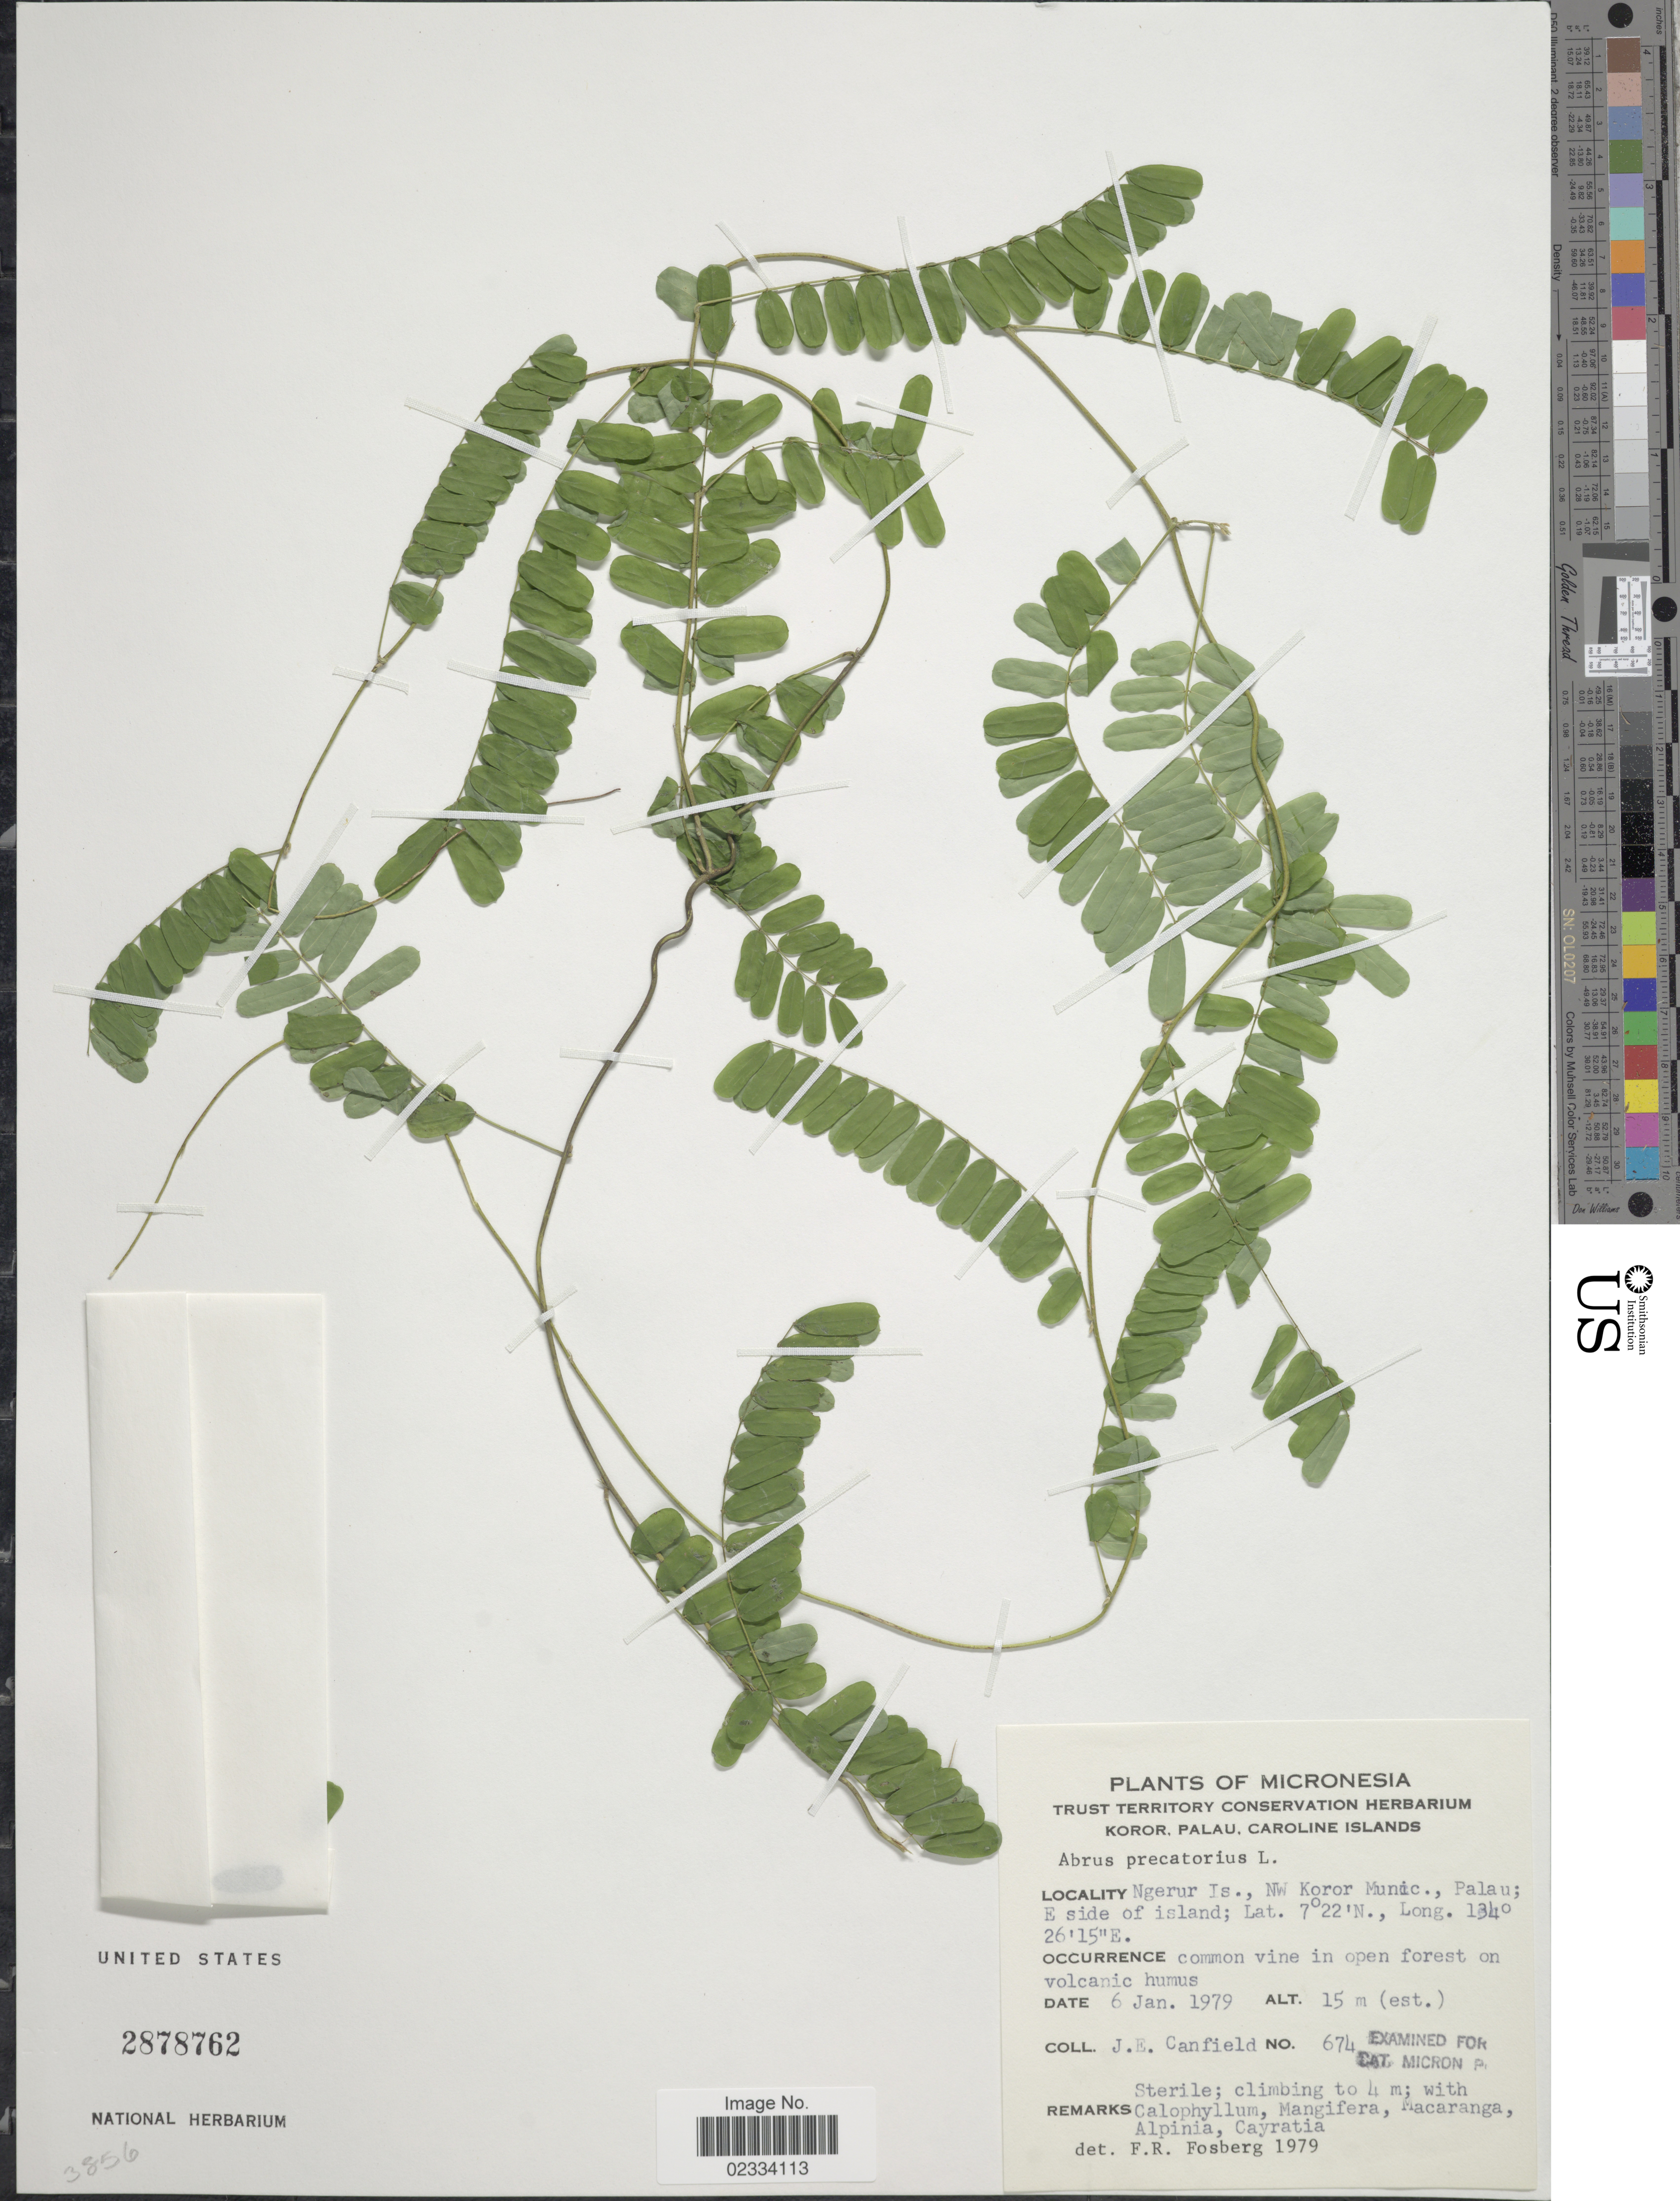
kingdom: Plantae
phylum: Tracheophyta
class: Magnoliopsida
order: Fabales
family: Fabaceae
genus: Abrus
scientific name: Abrus precatorius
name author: L.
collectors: J. E. Canfield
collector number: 674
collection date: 1979-01-06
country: Palau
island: Ngeaur [Angaur]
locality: Ngerur Is., NW Koror Munic., Palau; E side of island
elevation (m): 15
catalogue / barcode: US 2878762